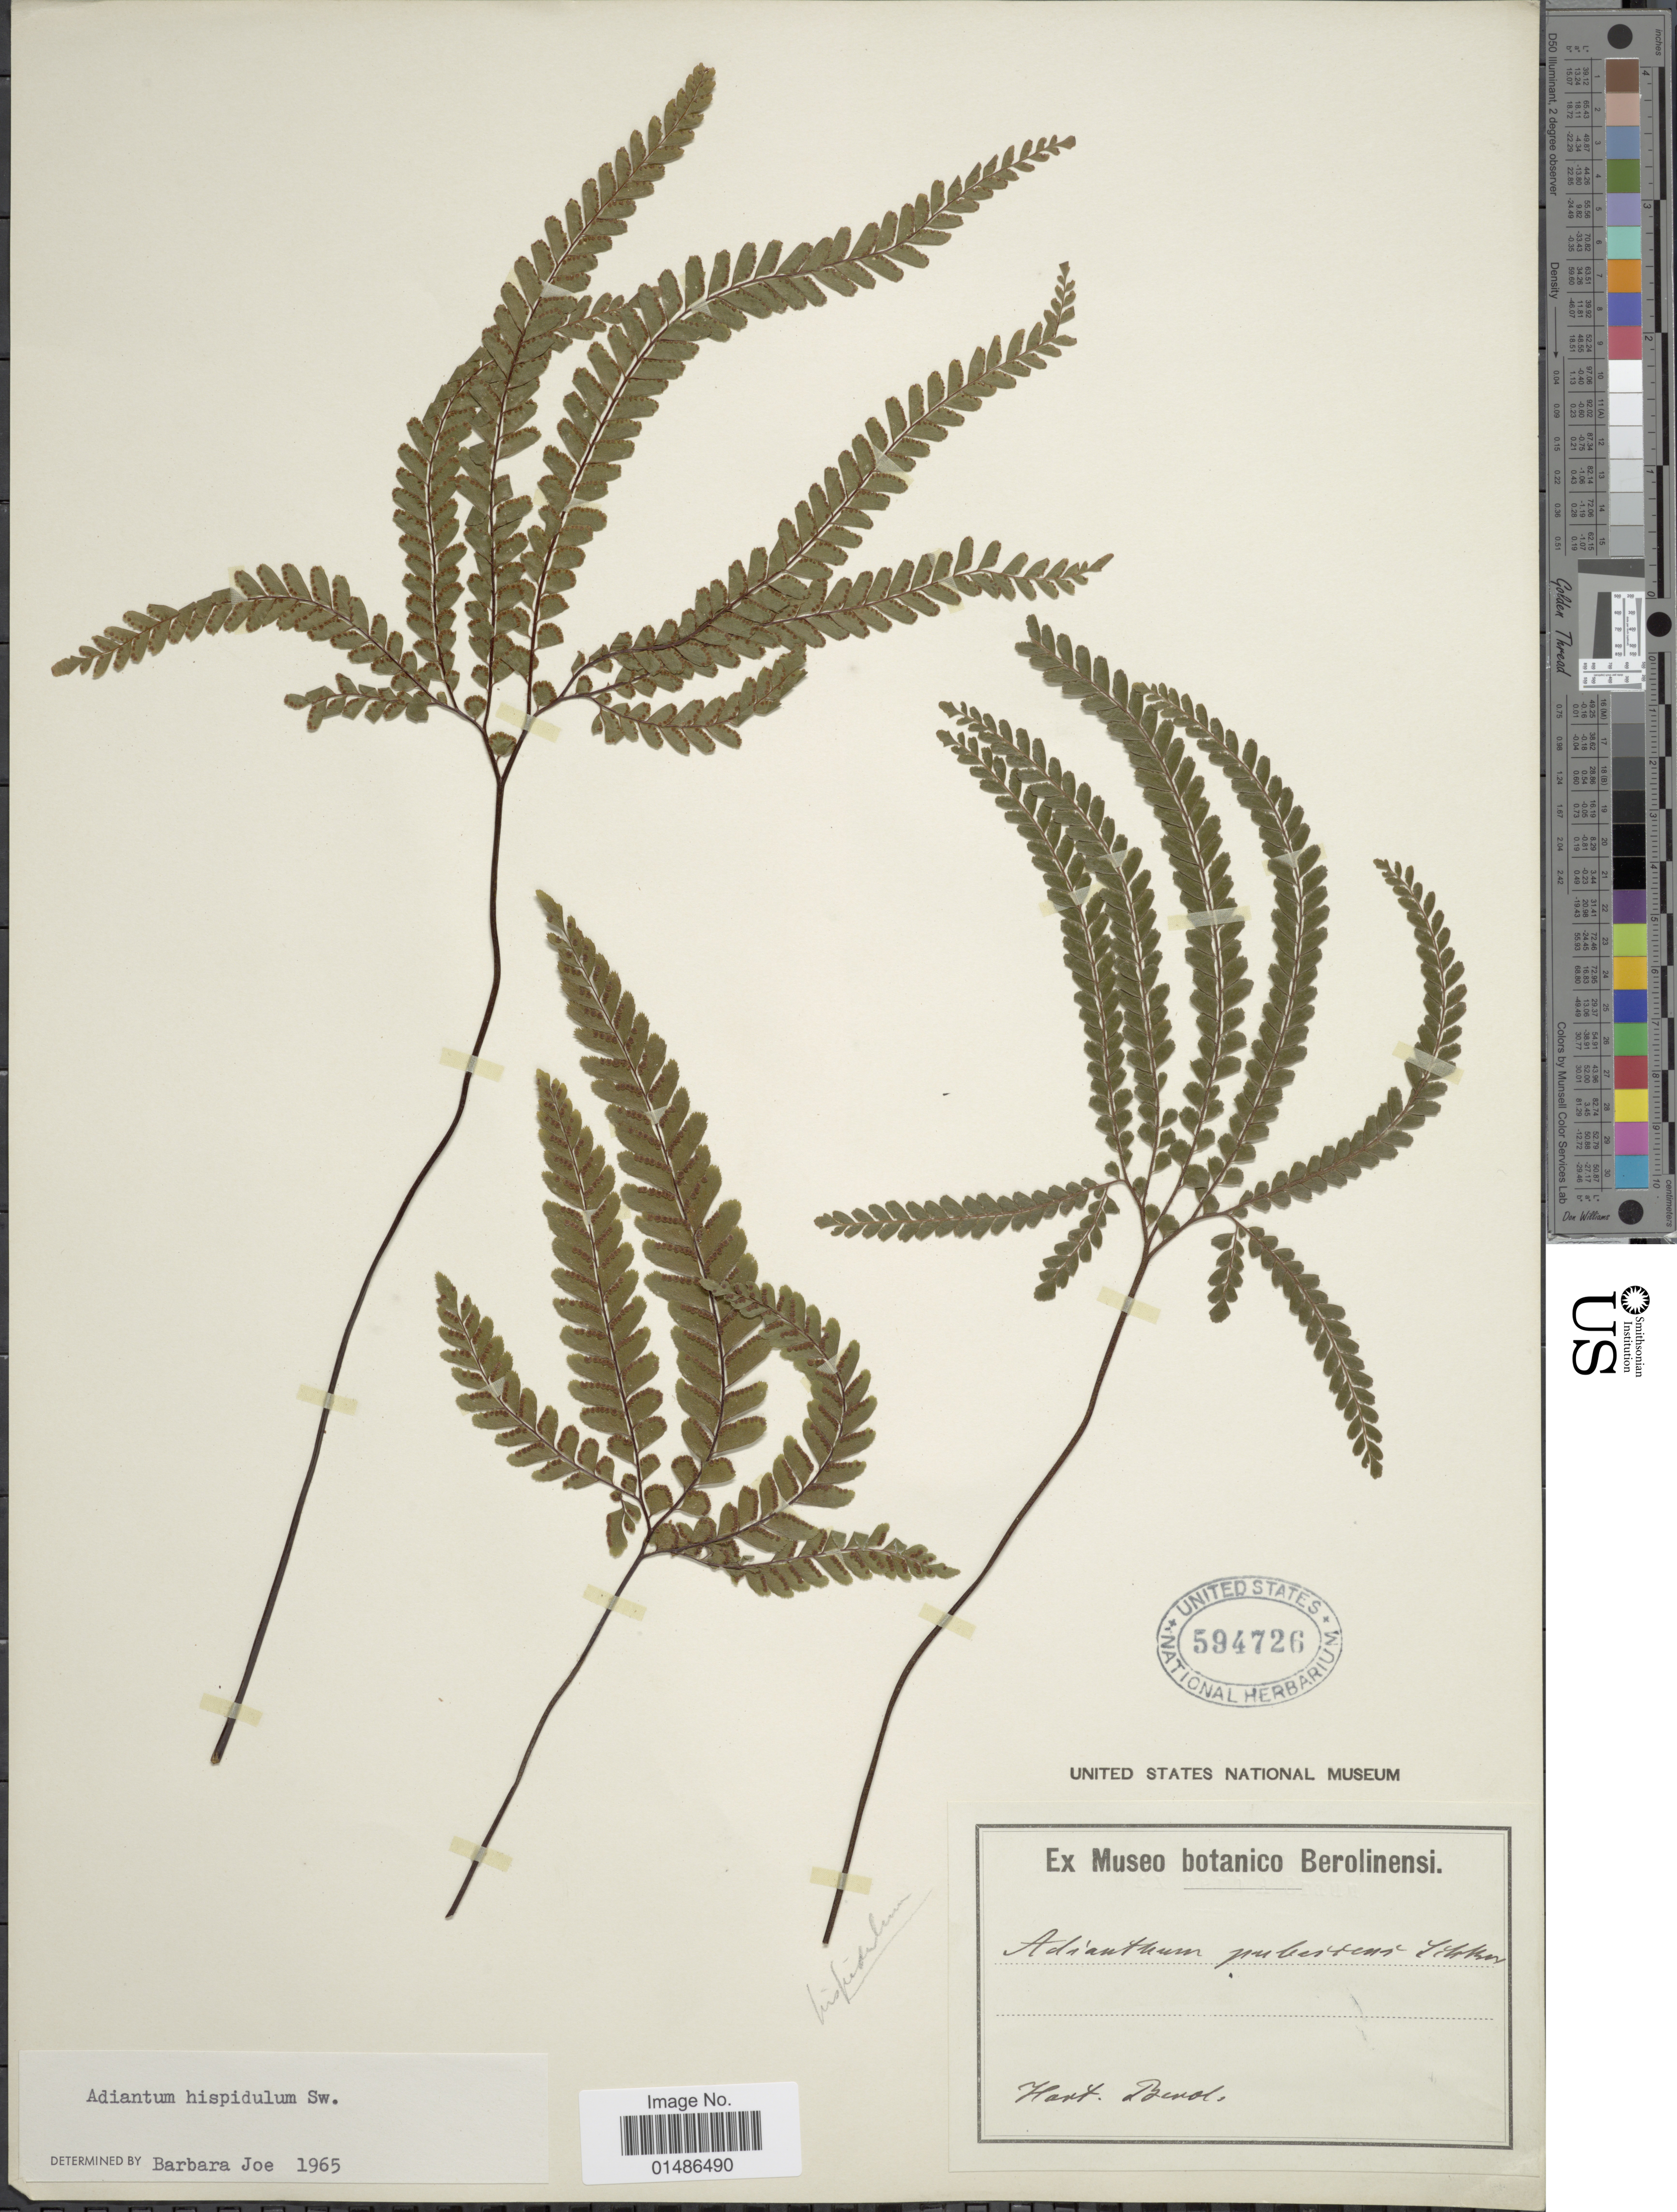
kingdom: Plantae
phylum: Tracheophyta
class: Polypodiopsida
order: Polypodiales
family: Pteridaceae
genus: Adiantum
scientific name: Adiantum hispidulum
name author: Sw.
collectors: ex Museo Botanico Berolinensi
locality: Hort. Berol.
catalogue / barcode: US 594726